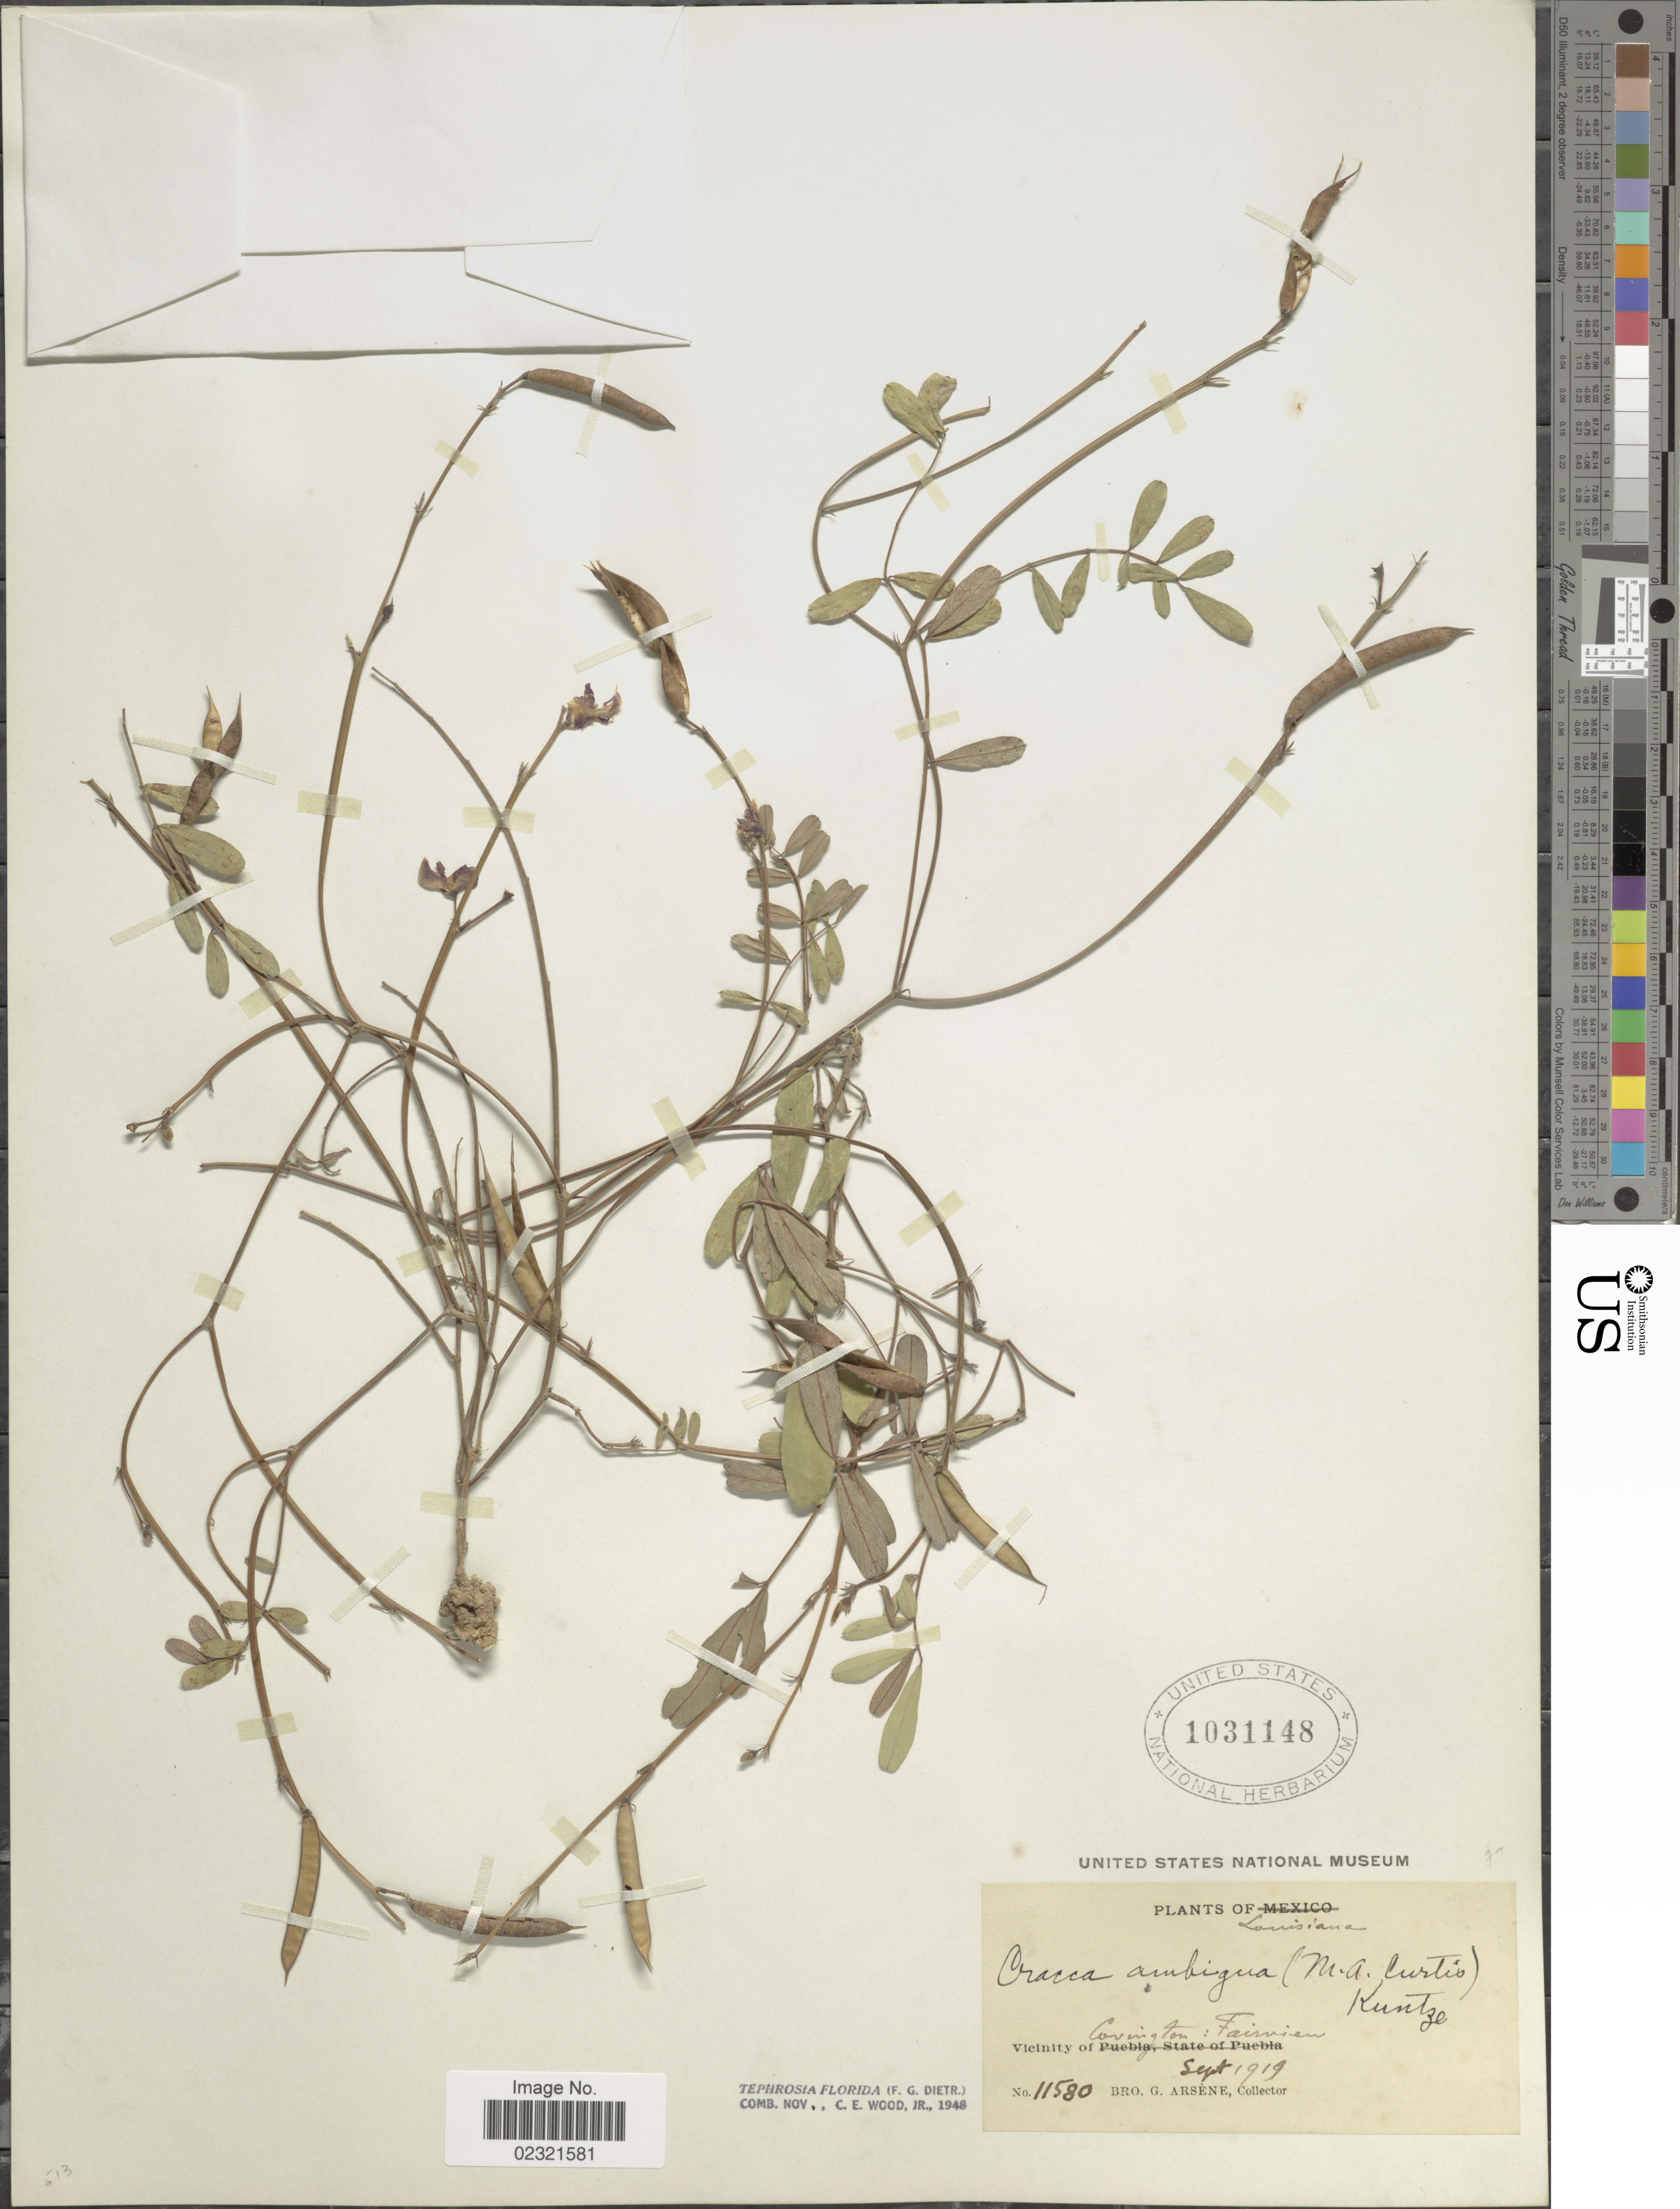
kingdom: Plantae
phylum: Tracheophyta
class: Magnoliopsida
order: Fabales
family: Fabaceae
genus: Tephrosia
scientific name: Tephrosia florida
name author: (Dietr.) C.E. Wood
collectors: Bro. G. Arsène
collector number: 11580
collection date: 1919-09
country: United States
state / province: Louisiana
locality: Vicinity of Covington: Fairview.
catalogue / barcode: US 1031148